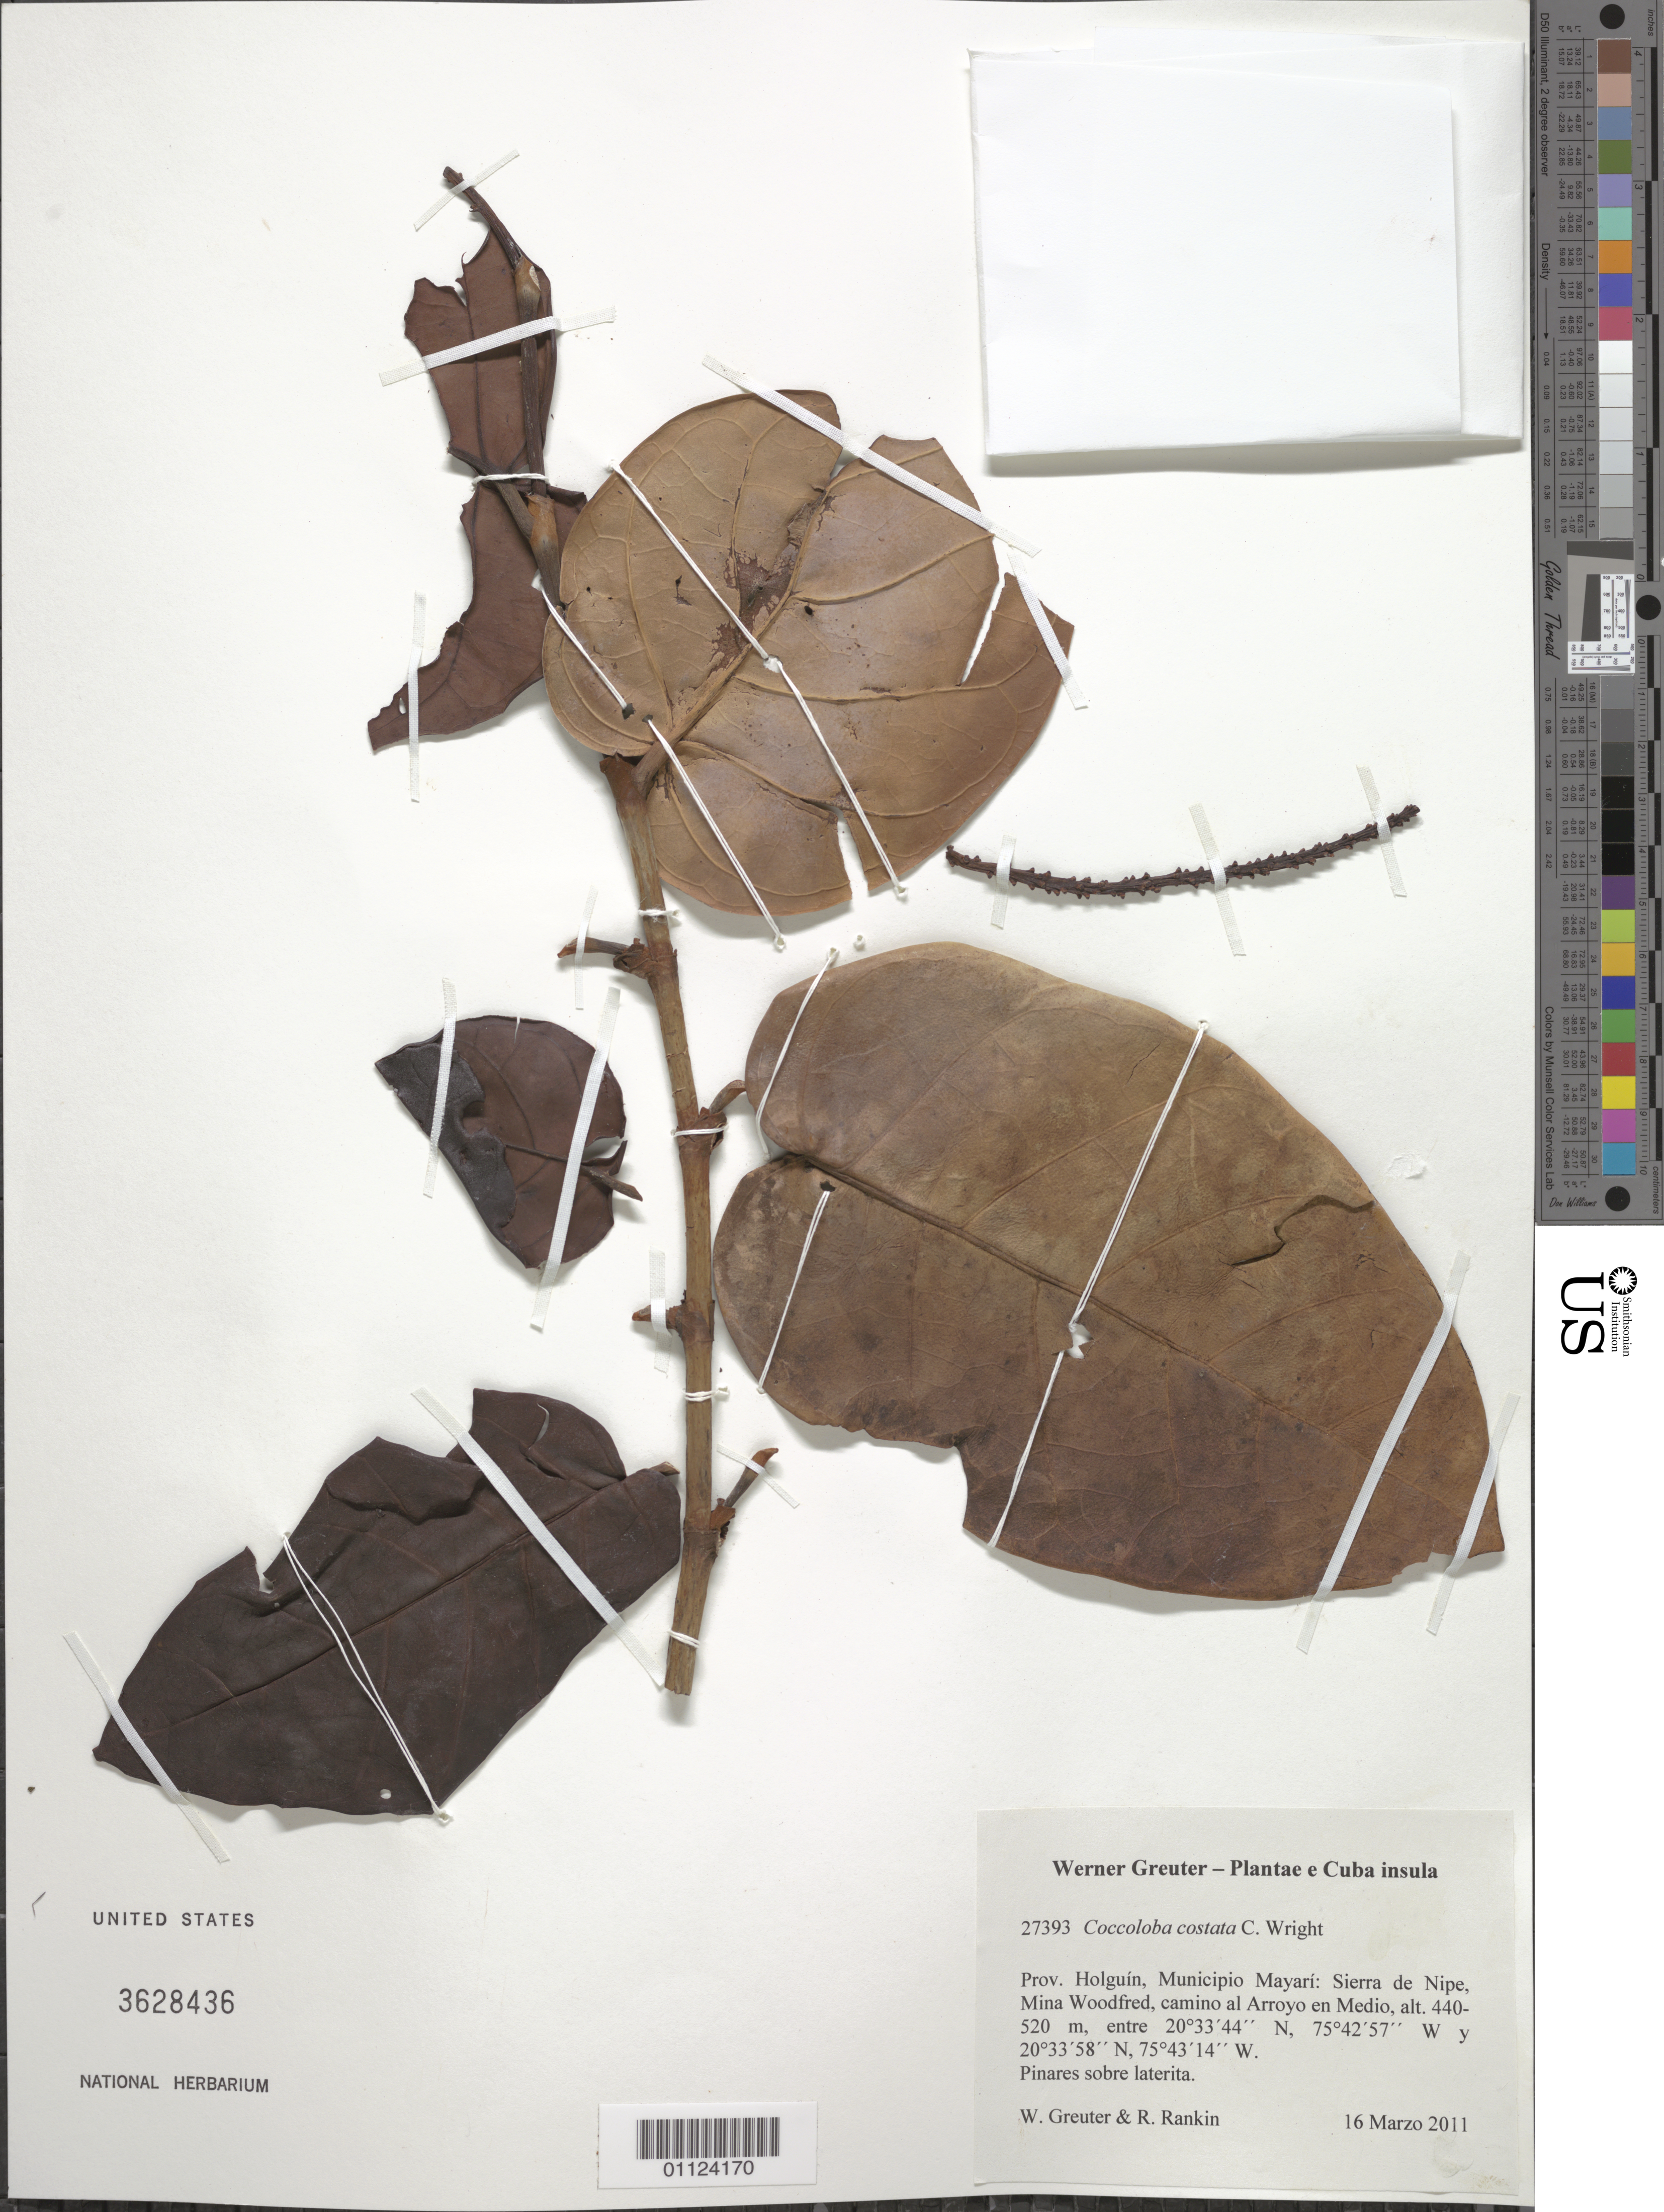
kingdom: Plantae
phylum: Tracheophyta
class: Magnoliopsida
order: Caryophyllales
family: Polygonaceae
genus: Coccoloba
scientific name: Coccoloba costata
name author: C. Wright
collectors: W. Greuter & R. Rankin Rodriguez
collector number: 27393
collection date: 2011-03-16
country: Cuba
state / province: Holguín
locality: Municipio Mayarí: Sierra de Nipe, Mina Woodfred, camino al Arroyo en Medio.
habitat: Pinares sobre laterita.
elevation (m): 440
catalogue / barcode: US 3628436